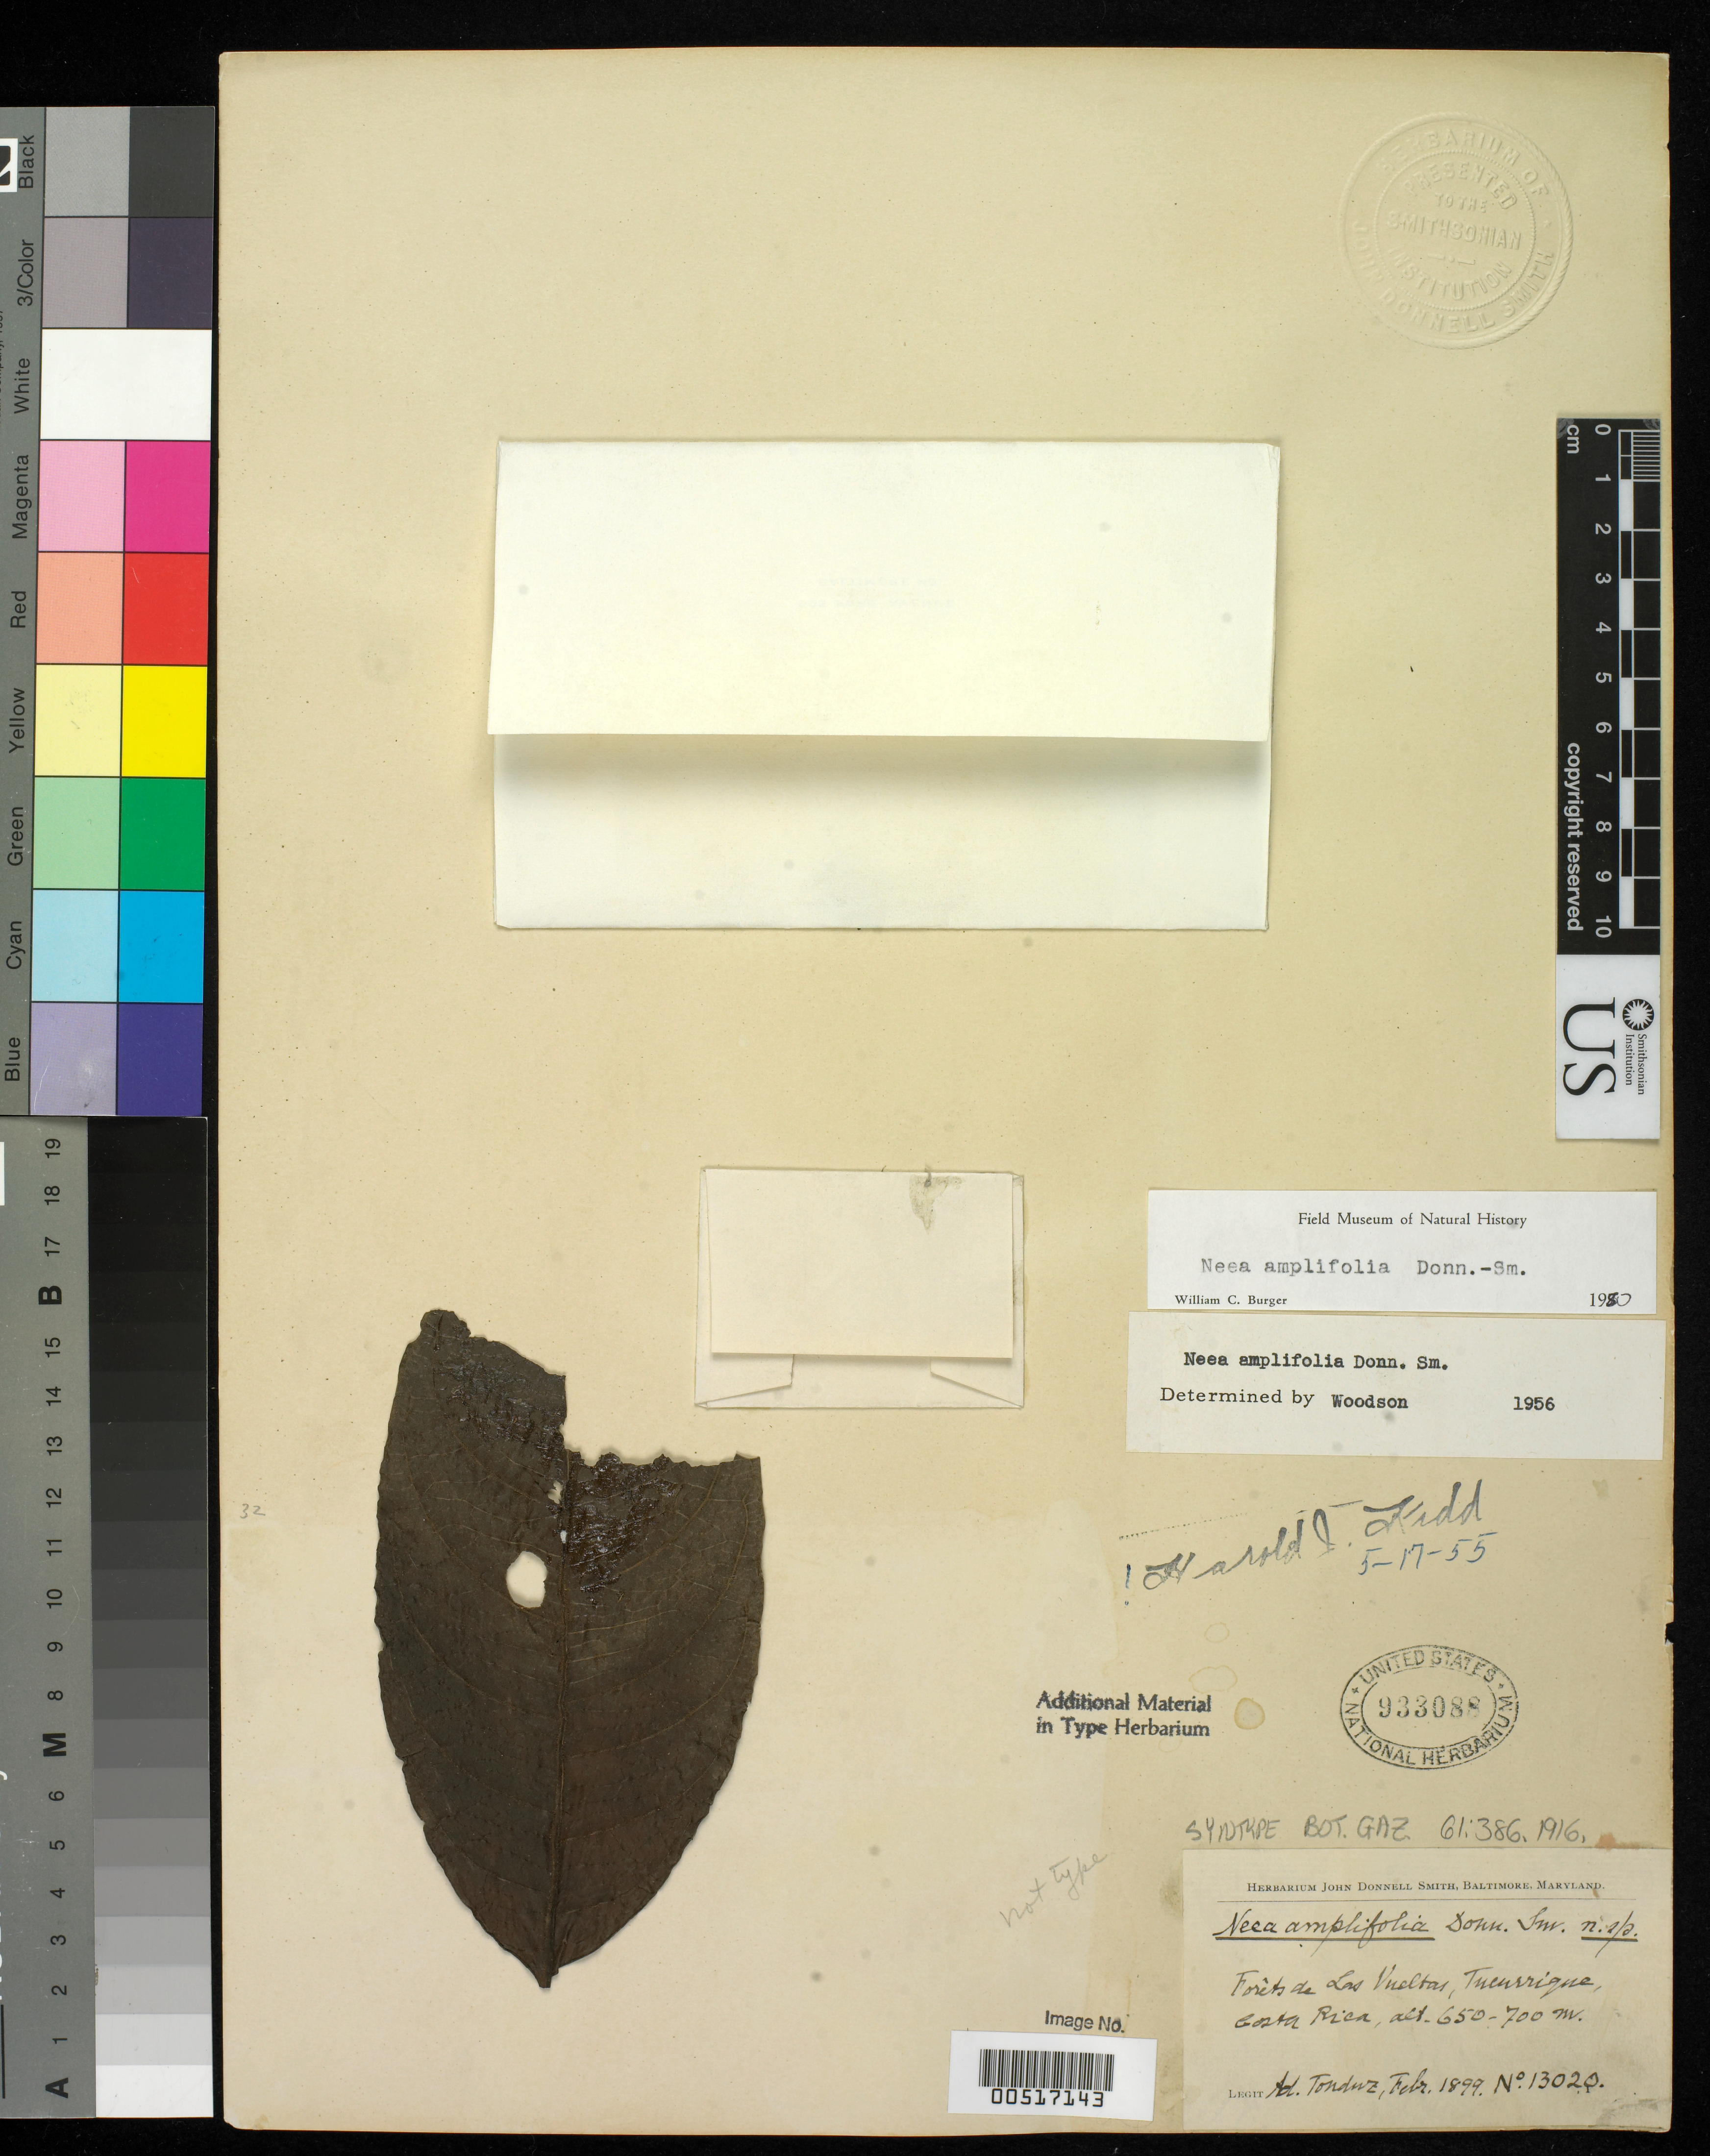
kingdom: Plantae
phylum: Tracheophyta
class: Magnoliopsida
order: Caryophyllales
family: Nyctaginaceae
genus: Neea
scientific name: Neea amplifolia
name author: Donn. Sm.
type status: Syntype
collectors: A. Tonduz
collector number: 13020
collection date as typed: Feb 1899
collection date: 1899-02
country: Costa Rica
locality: Forets de las Vueltas, Tucurrique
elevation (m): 650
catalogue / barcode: US 933088